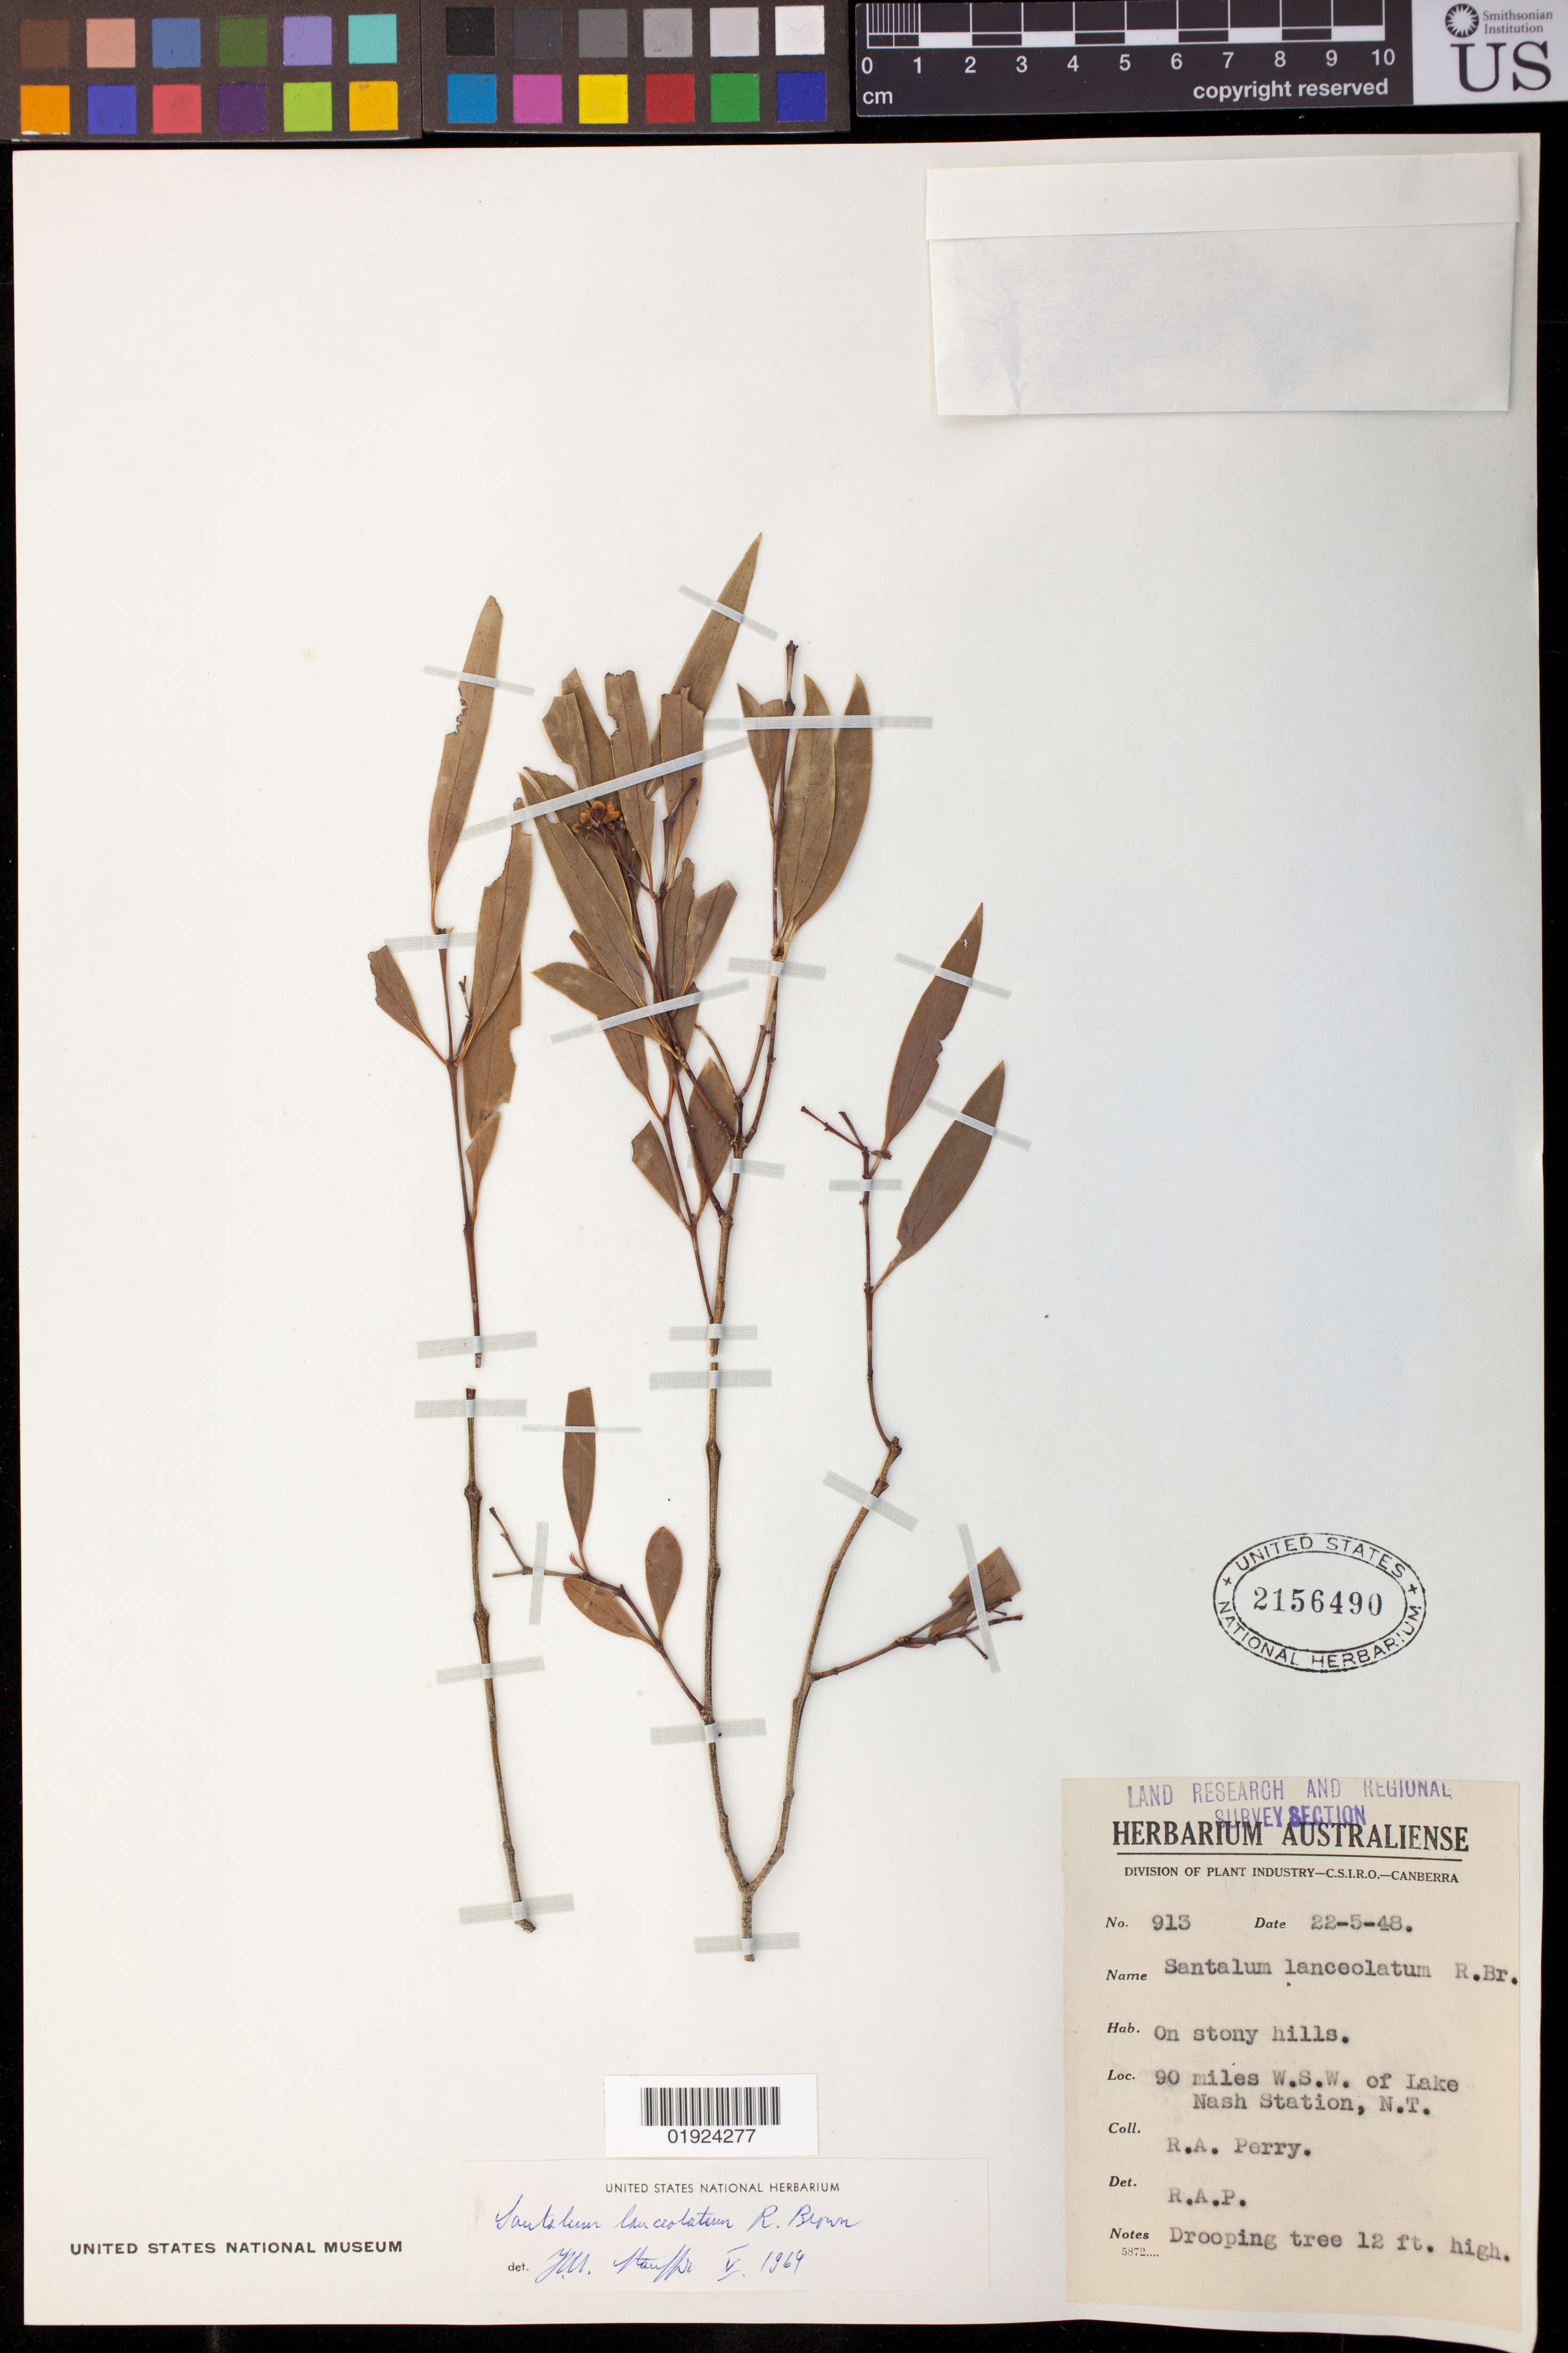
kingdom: Plantae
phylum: Tracheophyta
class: Magnoliopsida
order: Santalales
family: Santalaceae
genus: Santalum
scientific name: Santalum lanceolatum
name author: Schltdl.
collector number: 913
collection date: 1948-05-22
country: Australia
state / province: Northern Territory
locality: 90 miles W.S.W. of Lake Nash Station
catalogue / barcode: US 2156490